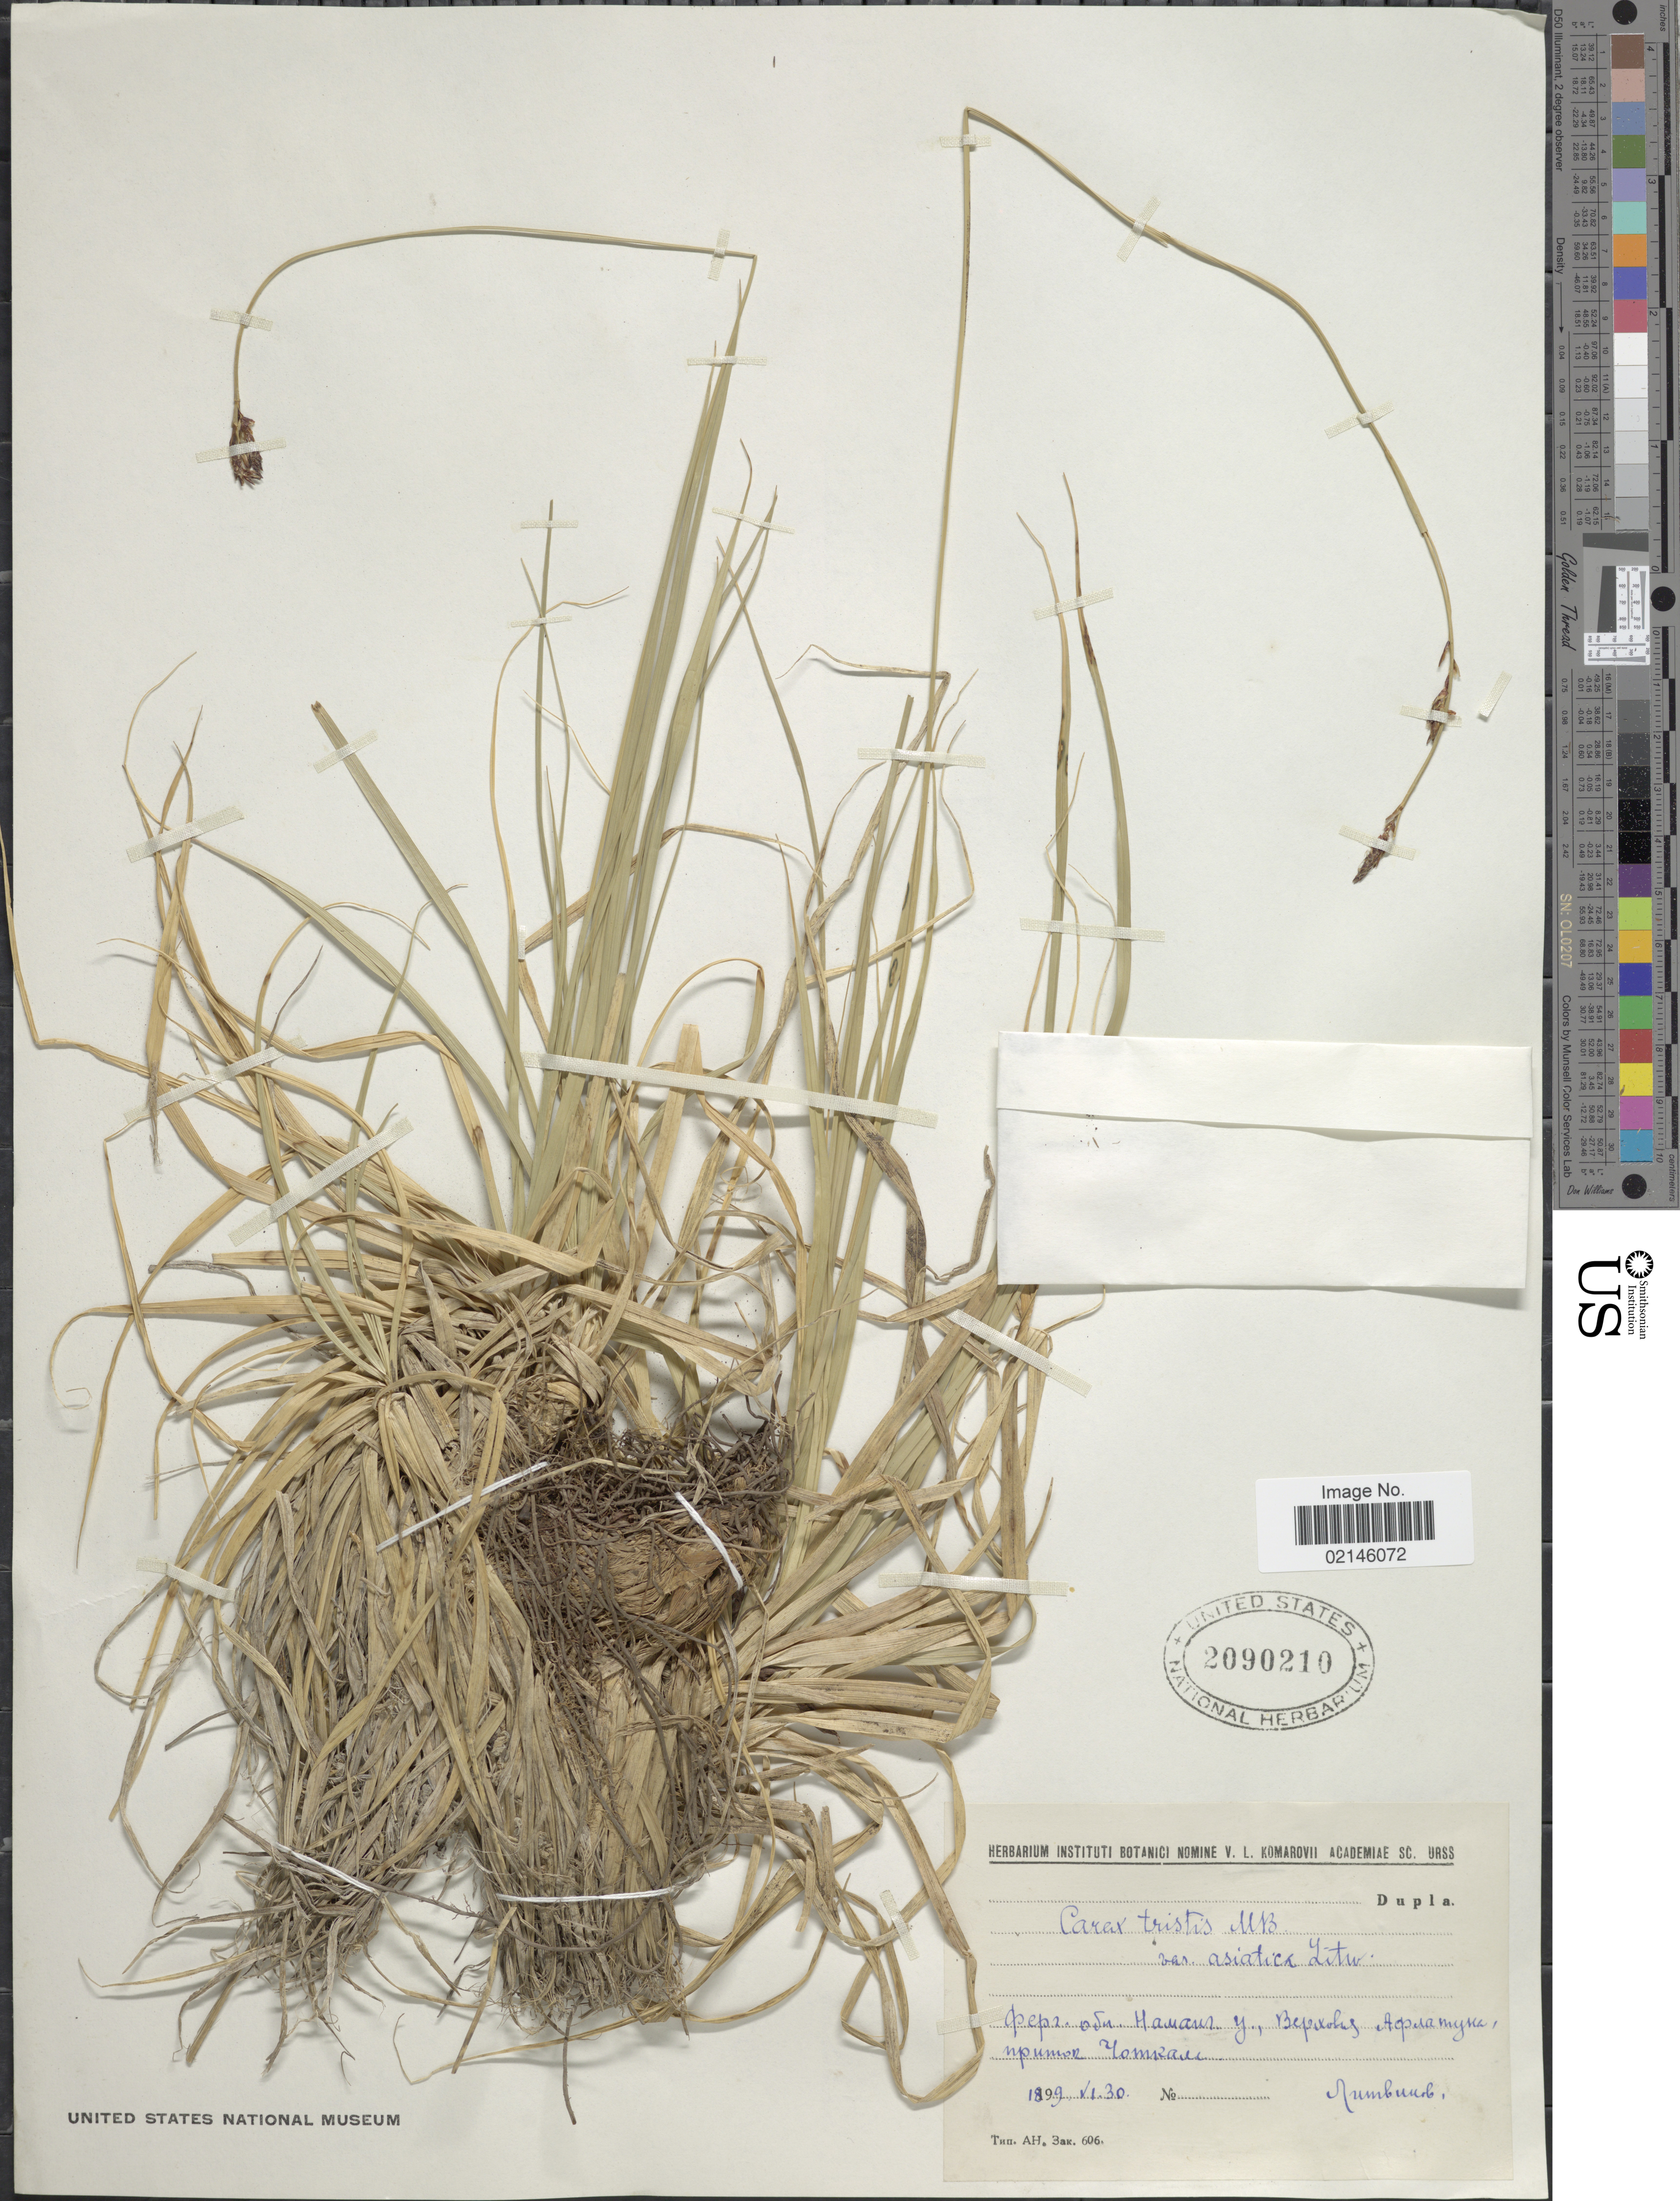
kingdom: Plantae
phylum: Tracheophyta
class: Liliopsida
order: Poales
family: Cyperaceae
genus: Carex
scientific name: Carex tristis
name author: M. Bieb.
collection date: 1899-06-30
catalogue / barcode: US 2090210